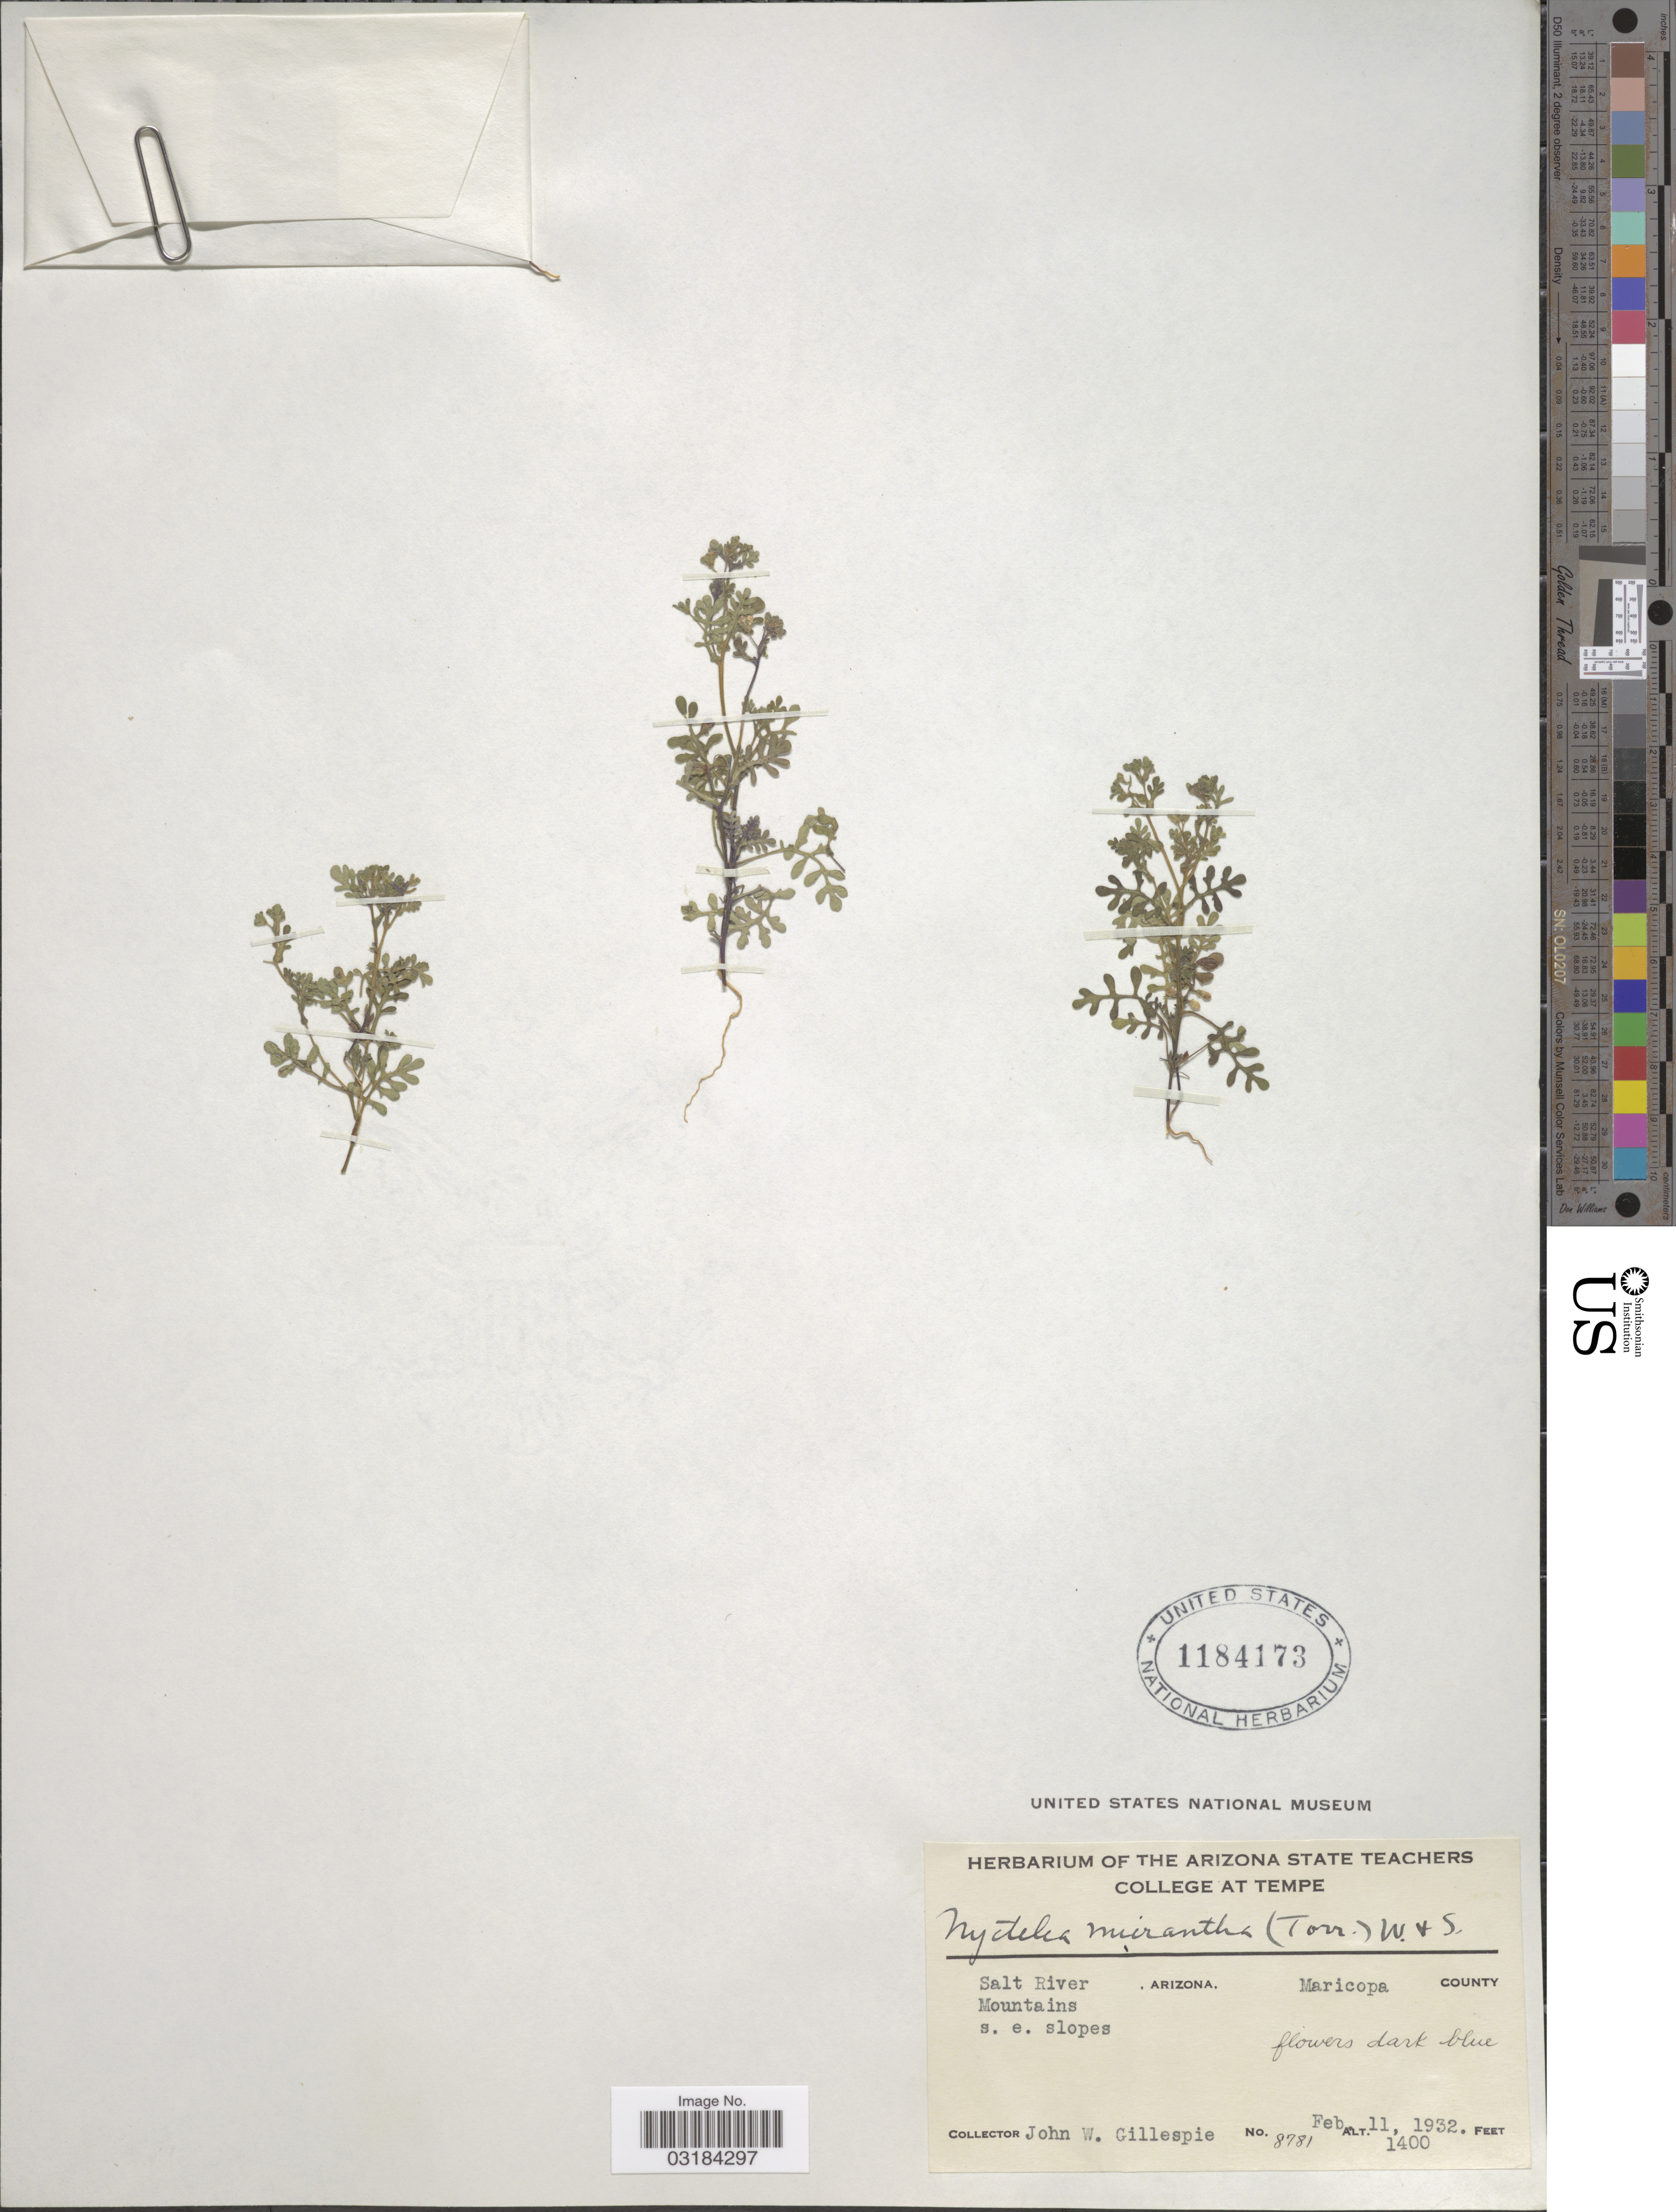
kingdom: Plantae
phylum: Tracheophyta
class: Magnoliopsida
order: Boraginales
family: Hydrophyllaceae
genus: Eucrypta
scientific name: Eucrypta micrantha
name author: (Torr.) A. Heller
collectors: J. W. Gillespie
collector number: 8781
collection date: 1932-02-11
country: United States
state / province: Arizona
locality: Salt River Mountain, Maricopa County, s.e. slopes.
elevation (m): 427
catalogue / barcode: US 1184173